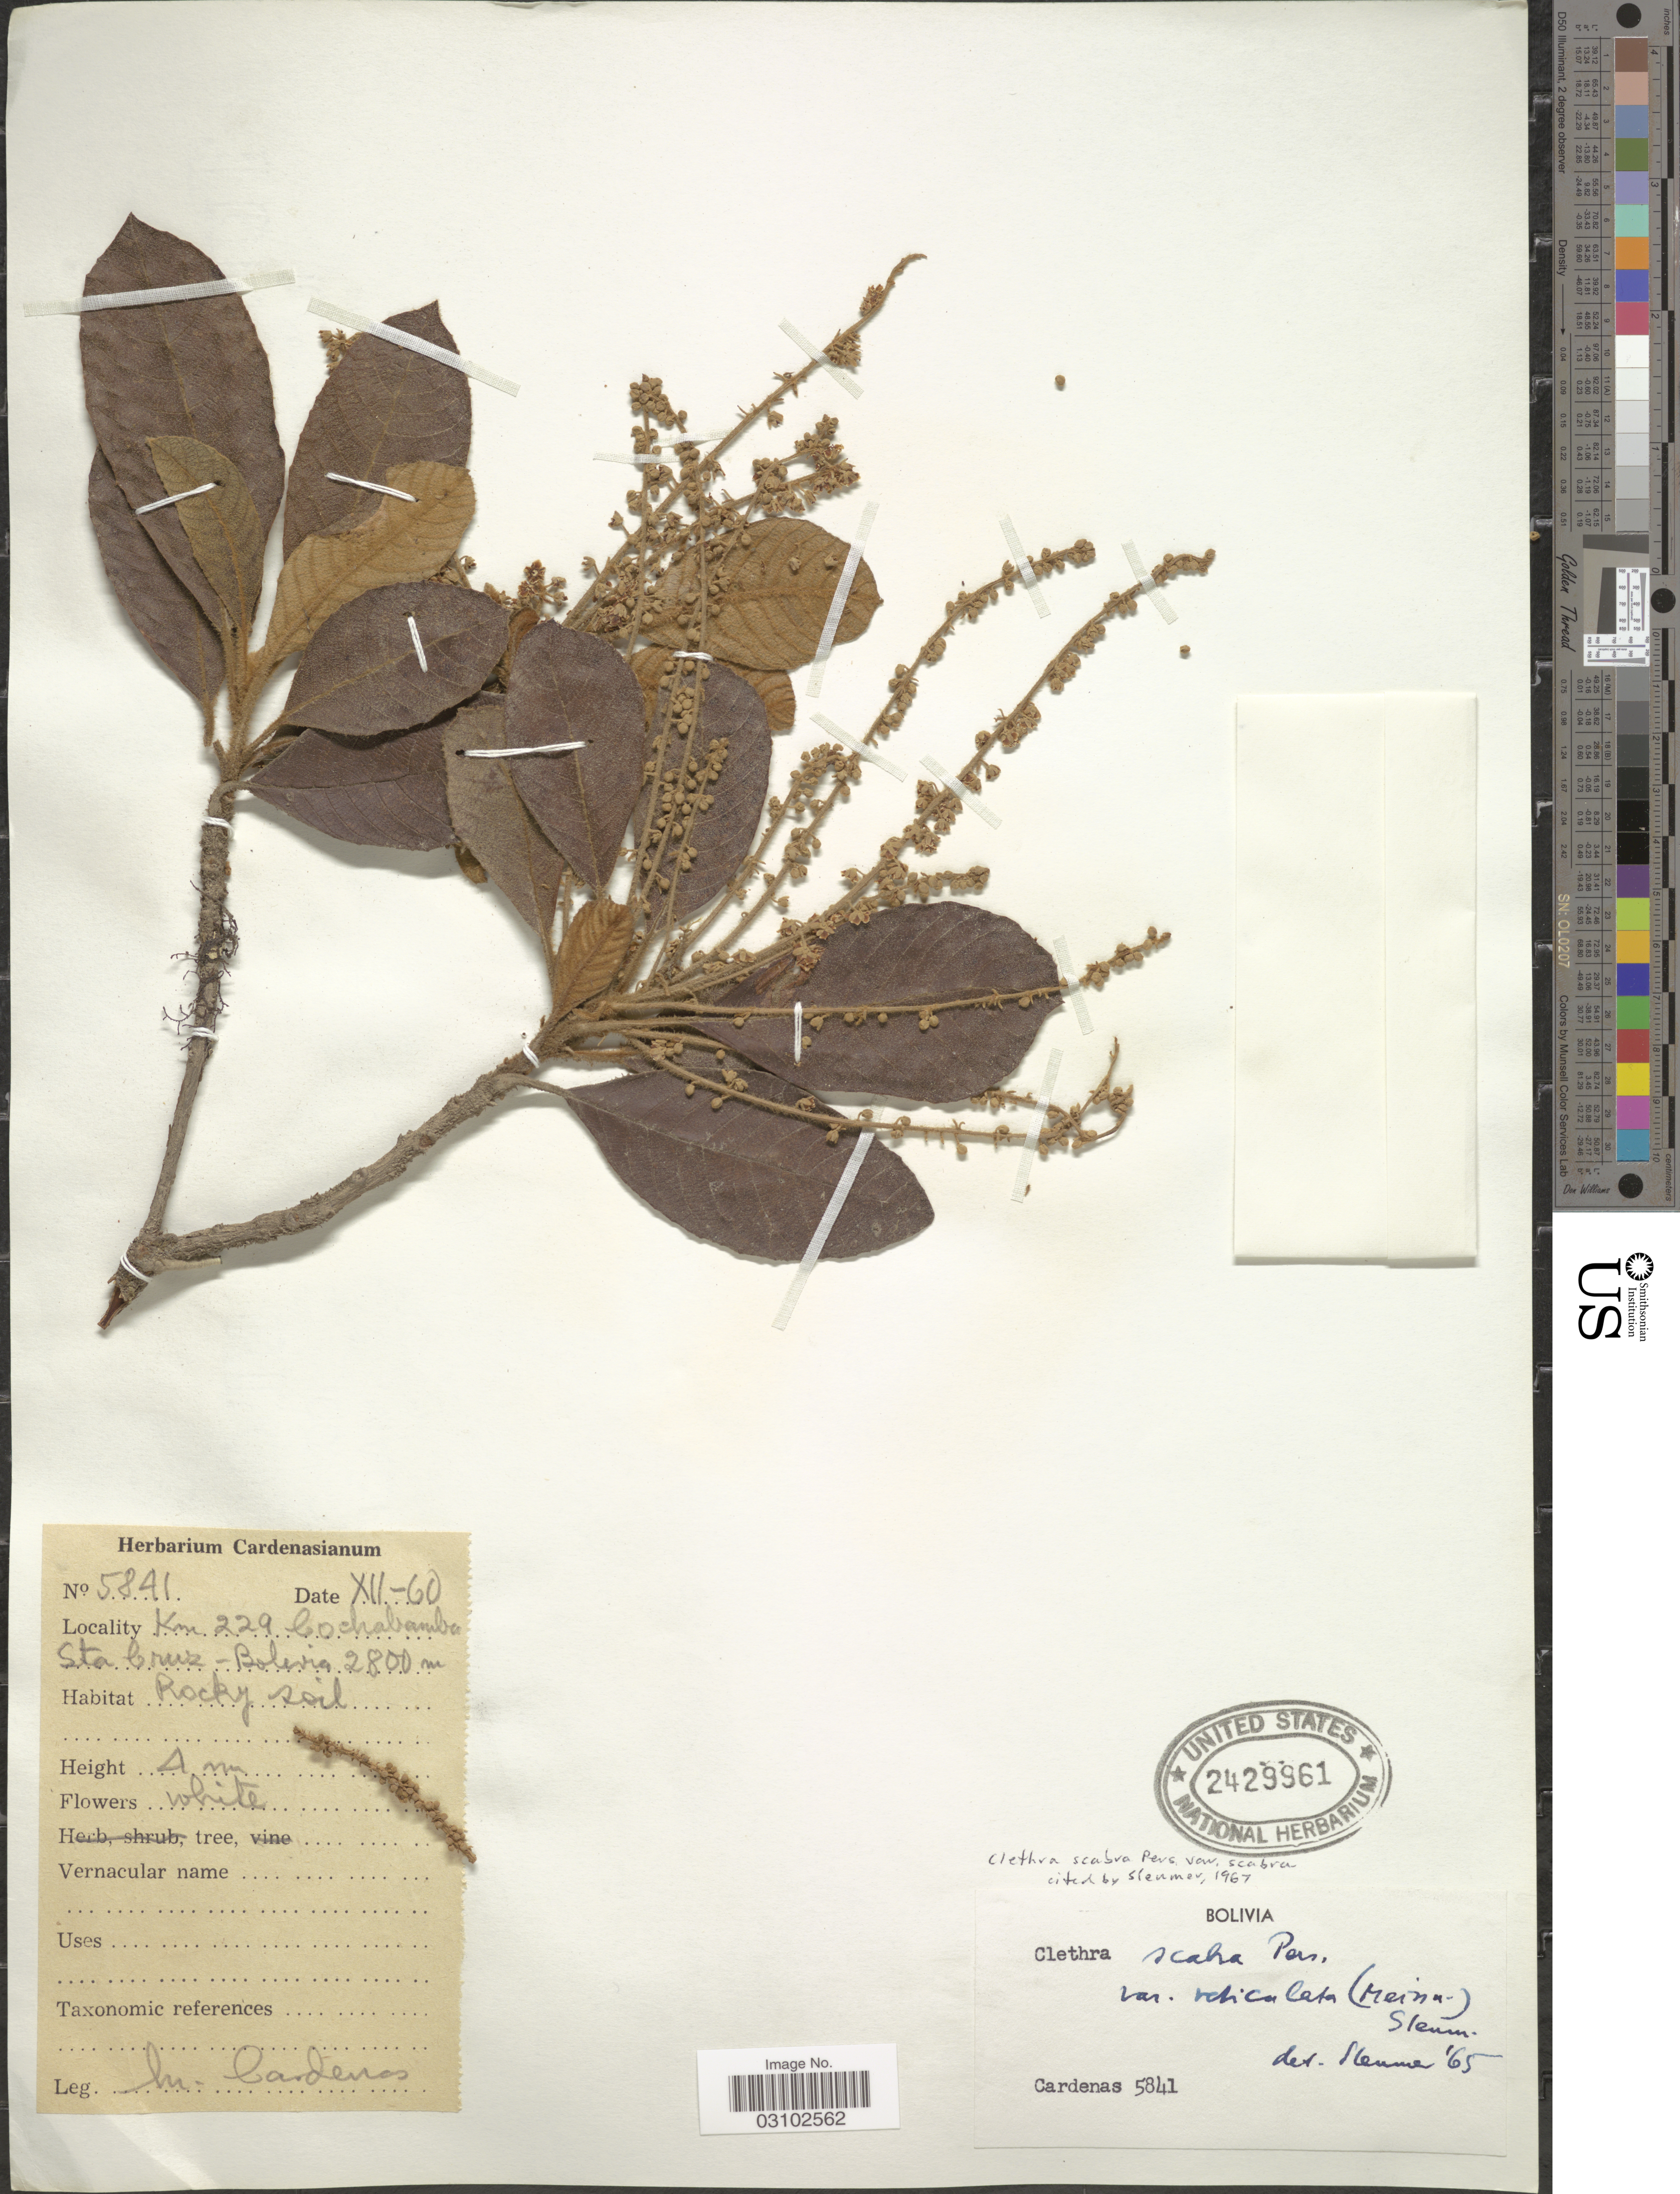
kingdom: Plantae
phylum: Tracheophyta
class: Magnoliopsida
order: Ericales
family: Clethraceae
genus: Clethra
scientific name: Clethra scabra var. scabra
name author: Pers.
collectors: M. Cárdenas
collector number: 5841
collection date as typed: Transcribed d/m/y: /12/60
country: Bolivia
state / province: Cochabamba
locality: Km 229 Cochabamba, Sta Cruz .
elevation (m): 2800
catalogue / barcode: US 2429961